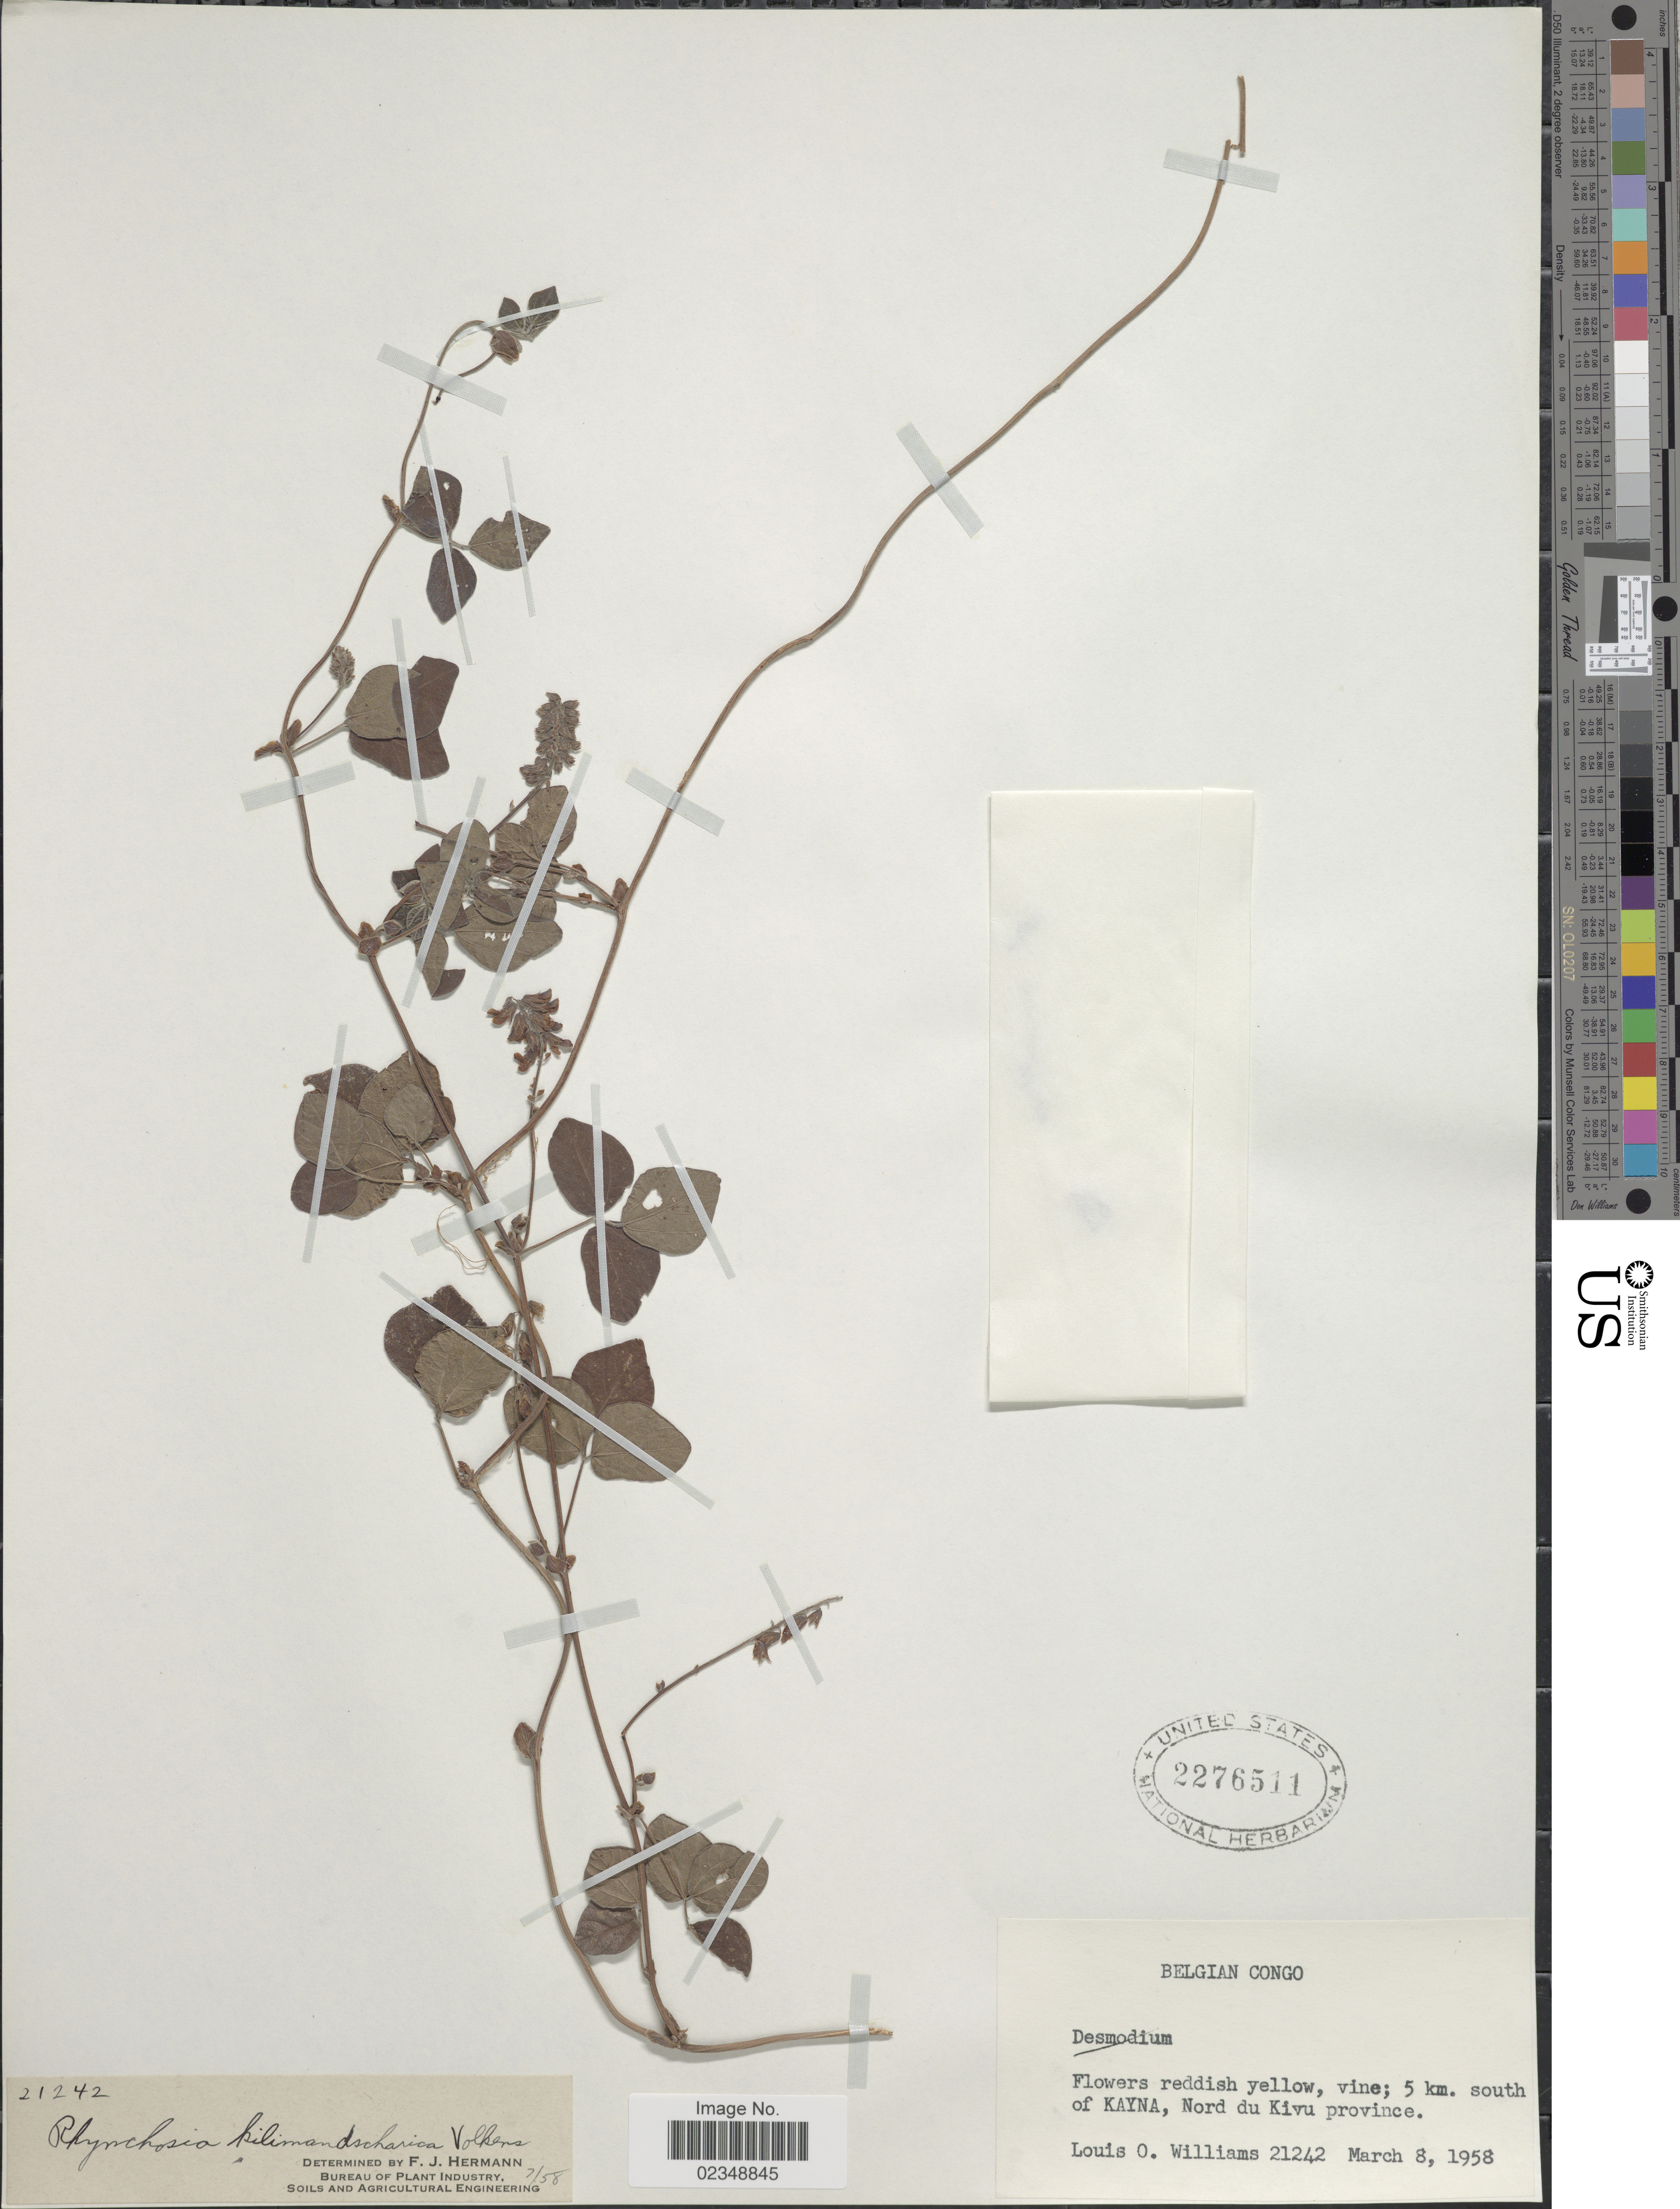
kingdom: Plantae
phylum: Tracheophyta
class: Magnoliopsida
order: Fabales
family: Fabaceae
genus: Rhynchosia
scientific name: Rhynchosia kilimandscharica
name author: Volkens ex Harms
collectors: L. O. Williams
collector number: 21242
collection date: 1958-03-08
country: Congo, Democratic Republic of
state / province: Nord-Kivu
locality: Belgian Congo. 5 km. south of Kayna, Nord du Kivu province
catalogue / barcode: US 2276511